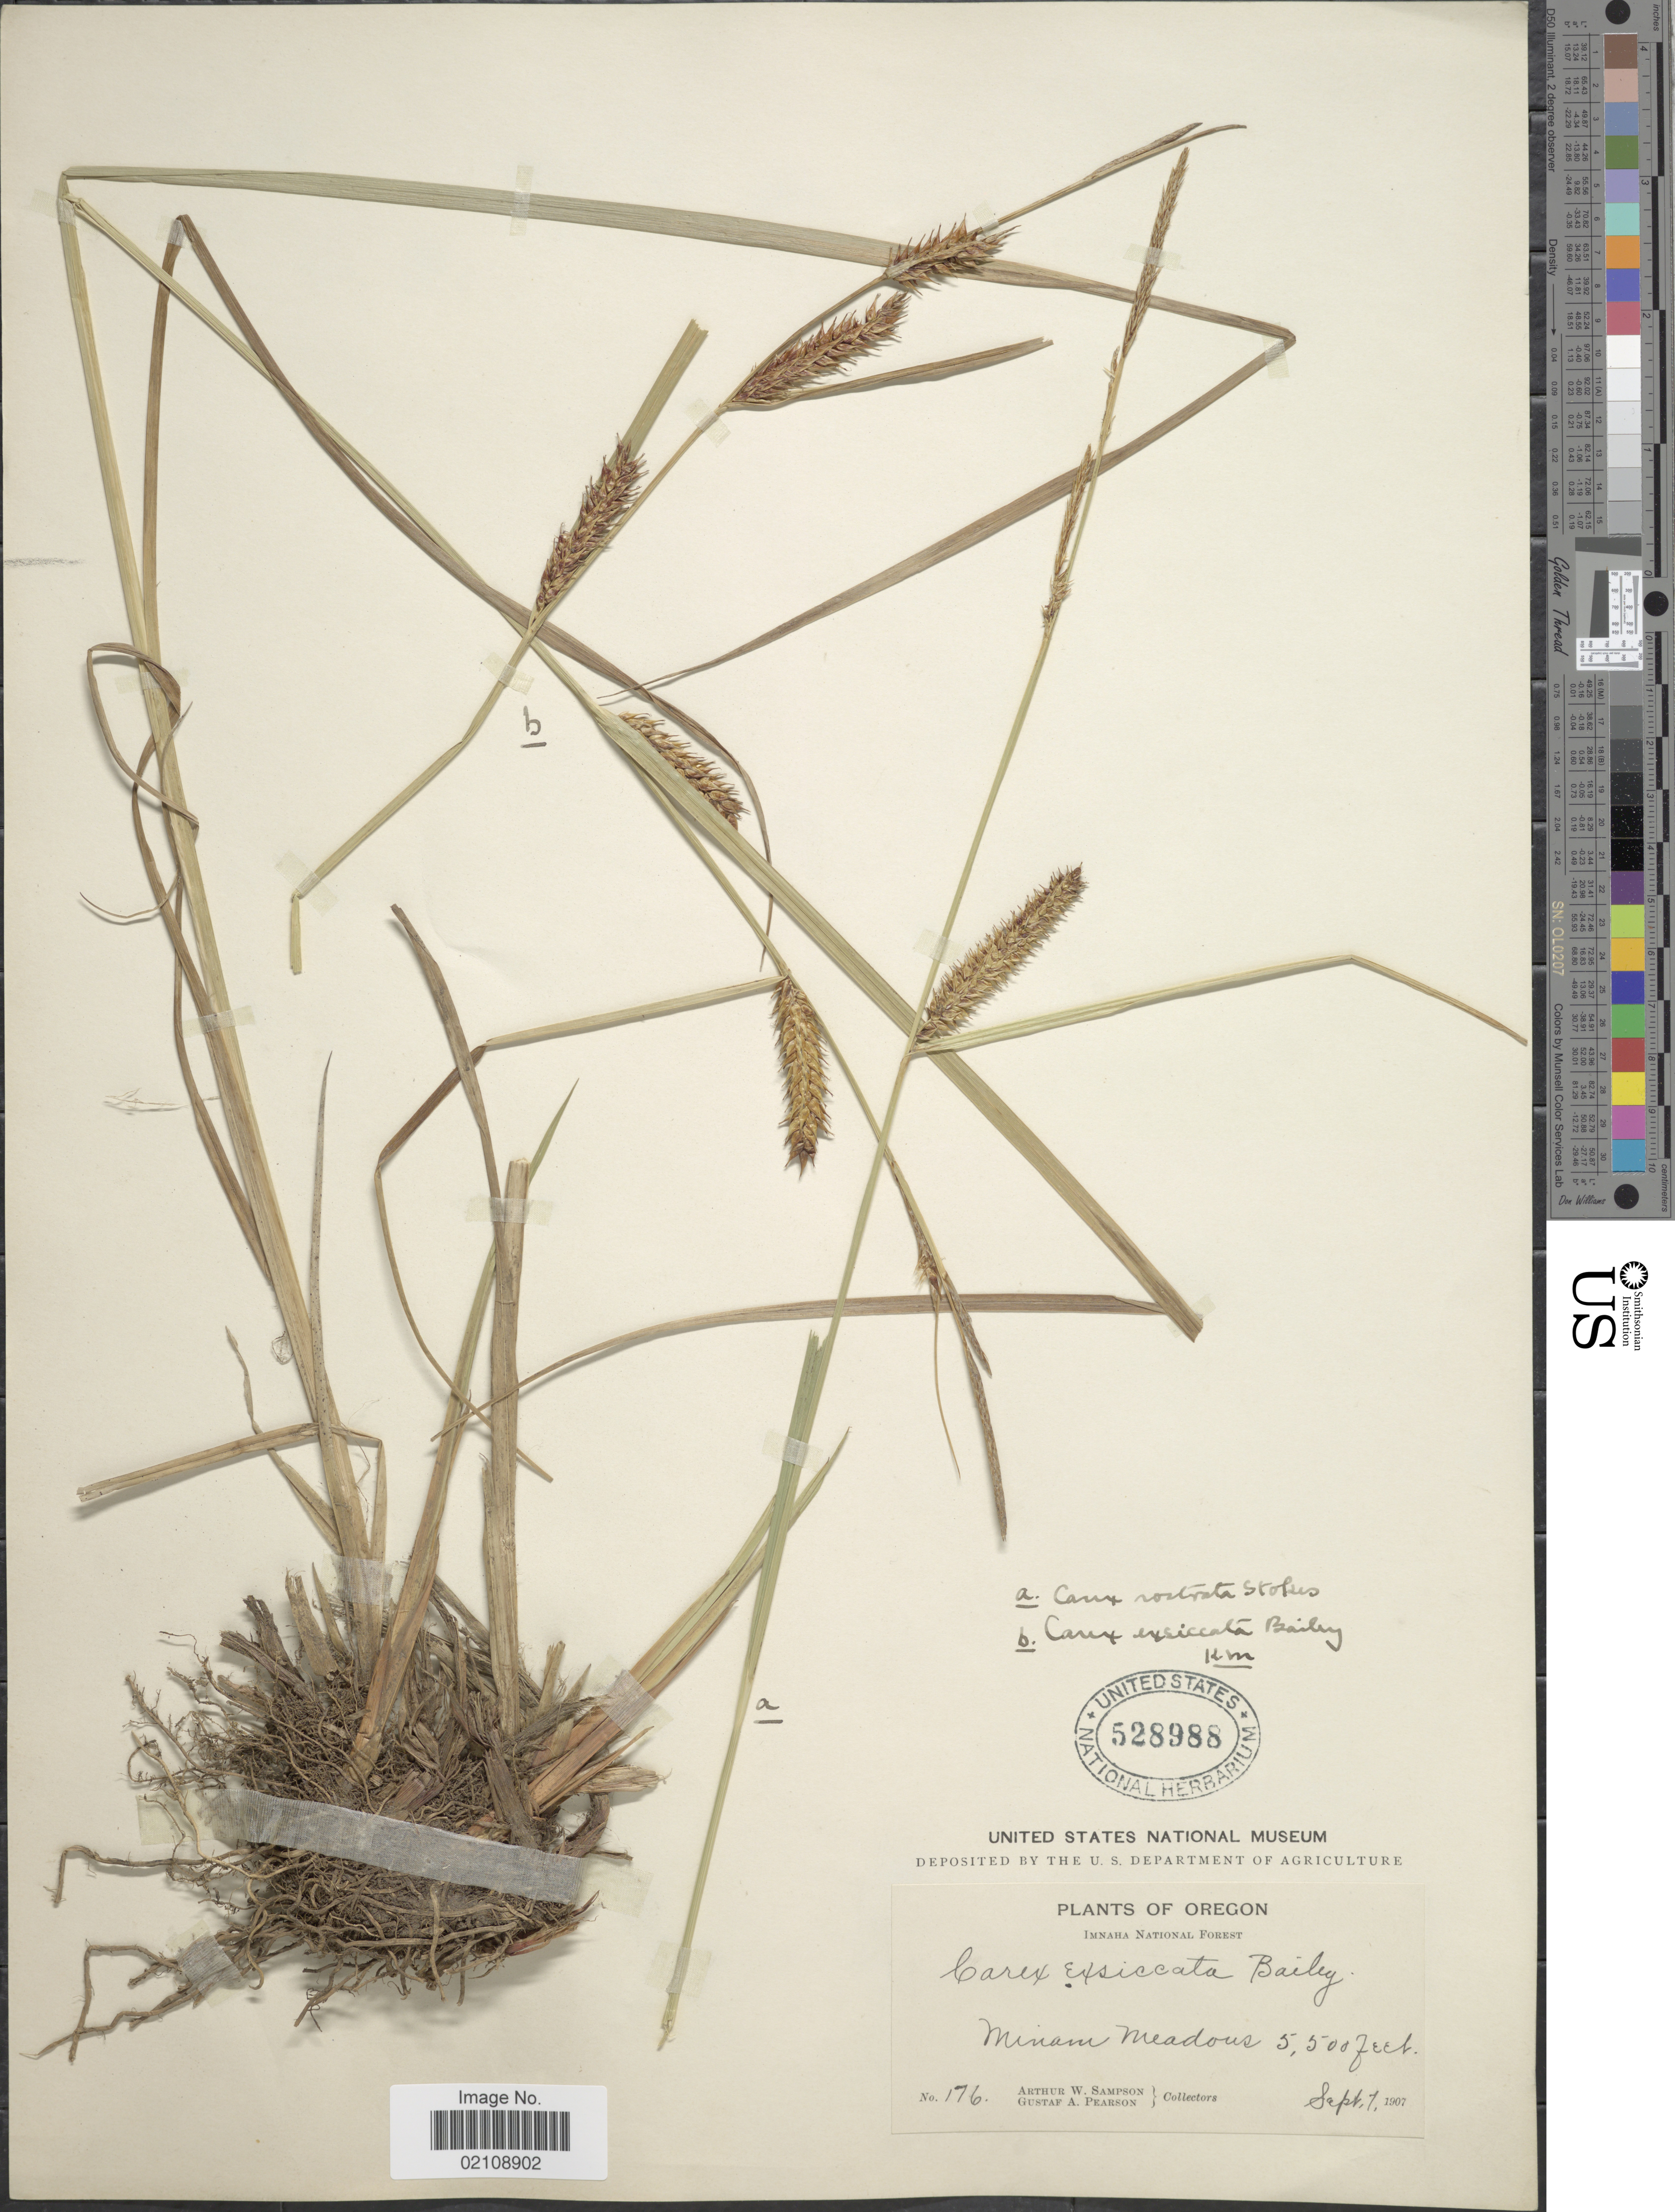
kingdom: Plantae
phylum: Tracheophyta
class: Liliopsida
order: Poales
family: Cyperaceae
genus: Carex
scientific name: Carex exsiccata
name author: L.H. Bailey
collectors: A. Sampson & G. Pearson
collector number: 176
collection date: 1907-09-07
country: United States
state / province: Oregon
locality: Imnaha National Forest, Minam Meadous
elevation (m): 1676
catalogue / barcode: US 528988